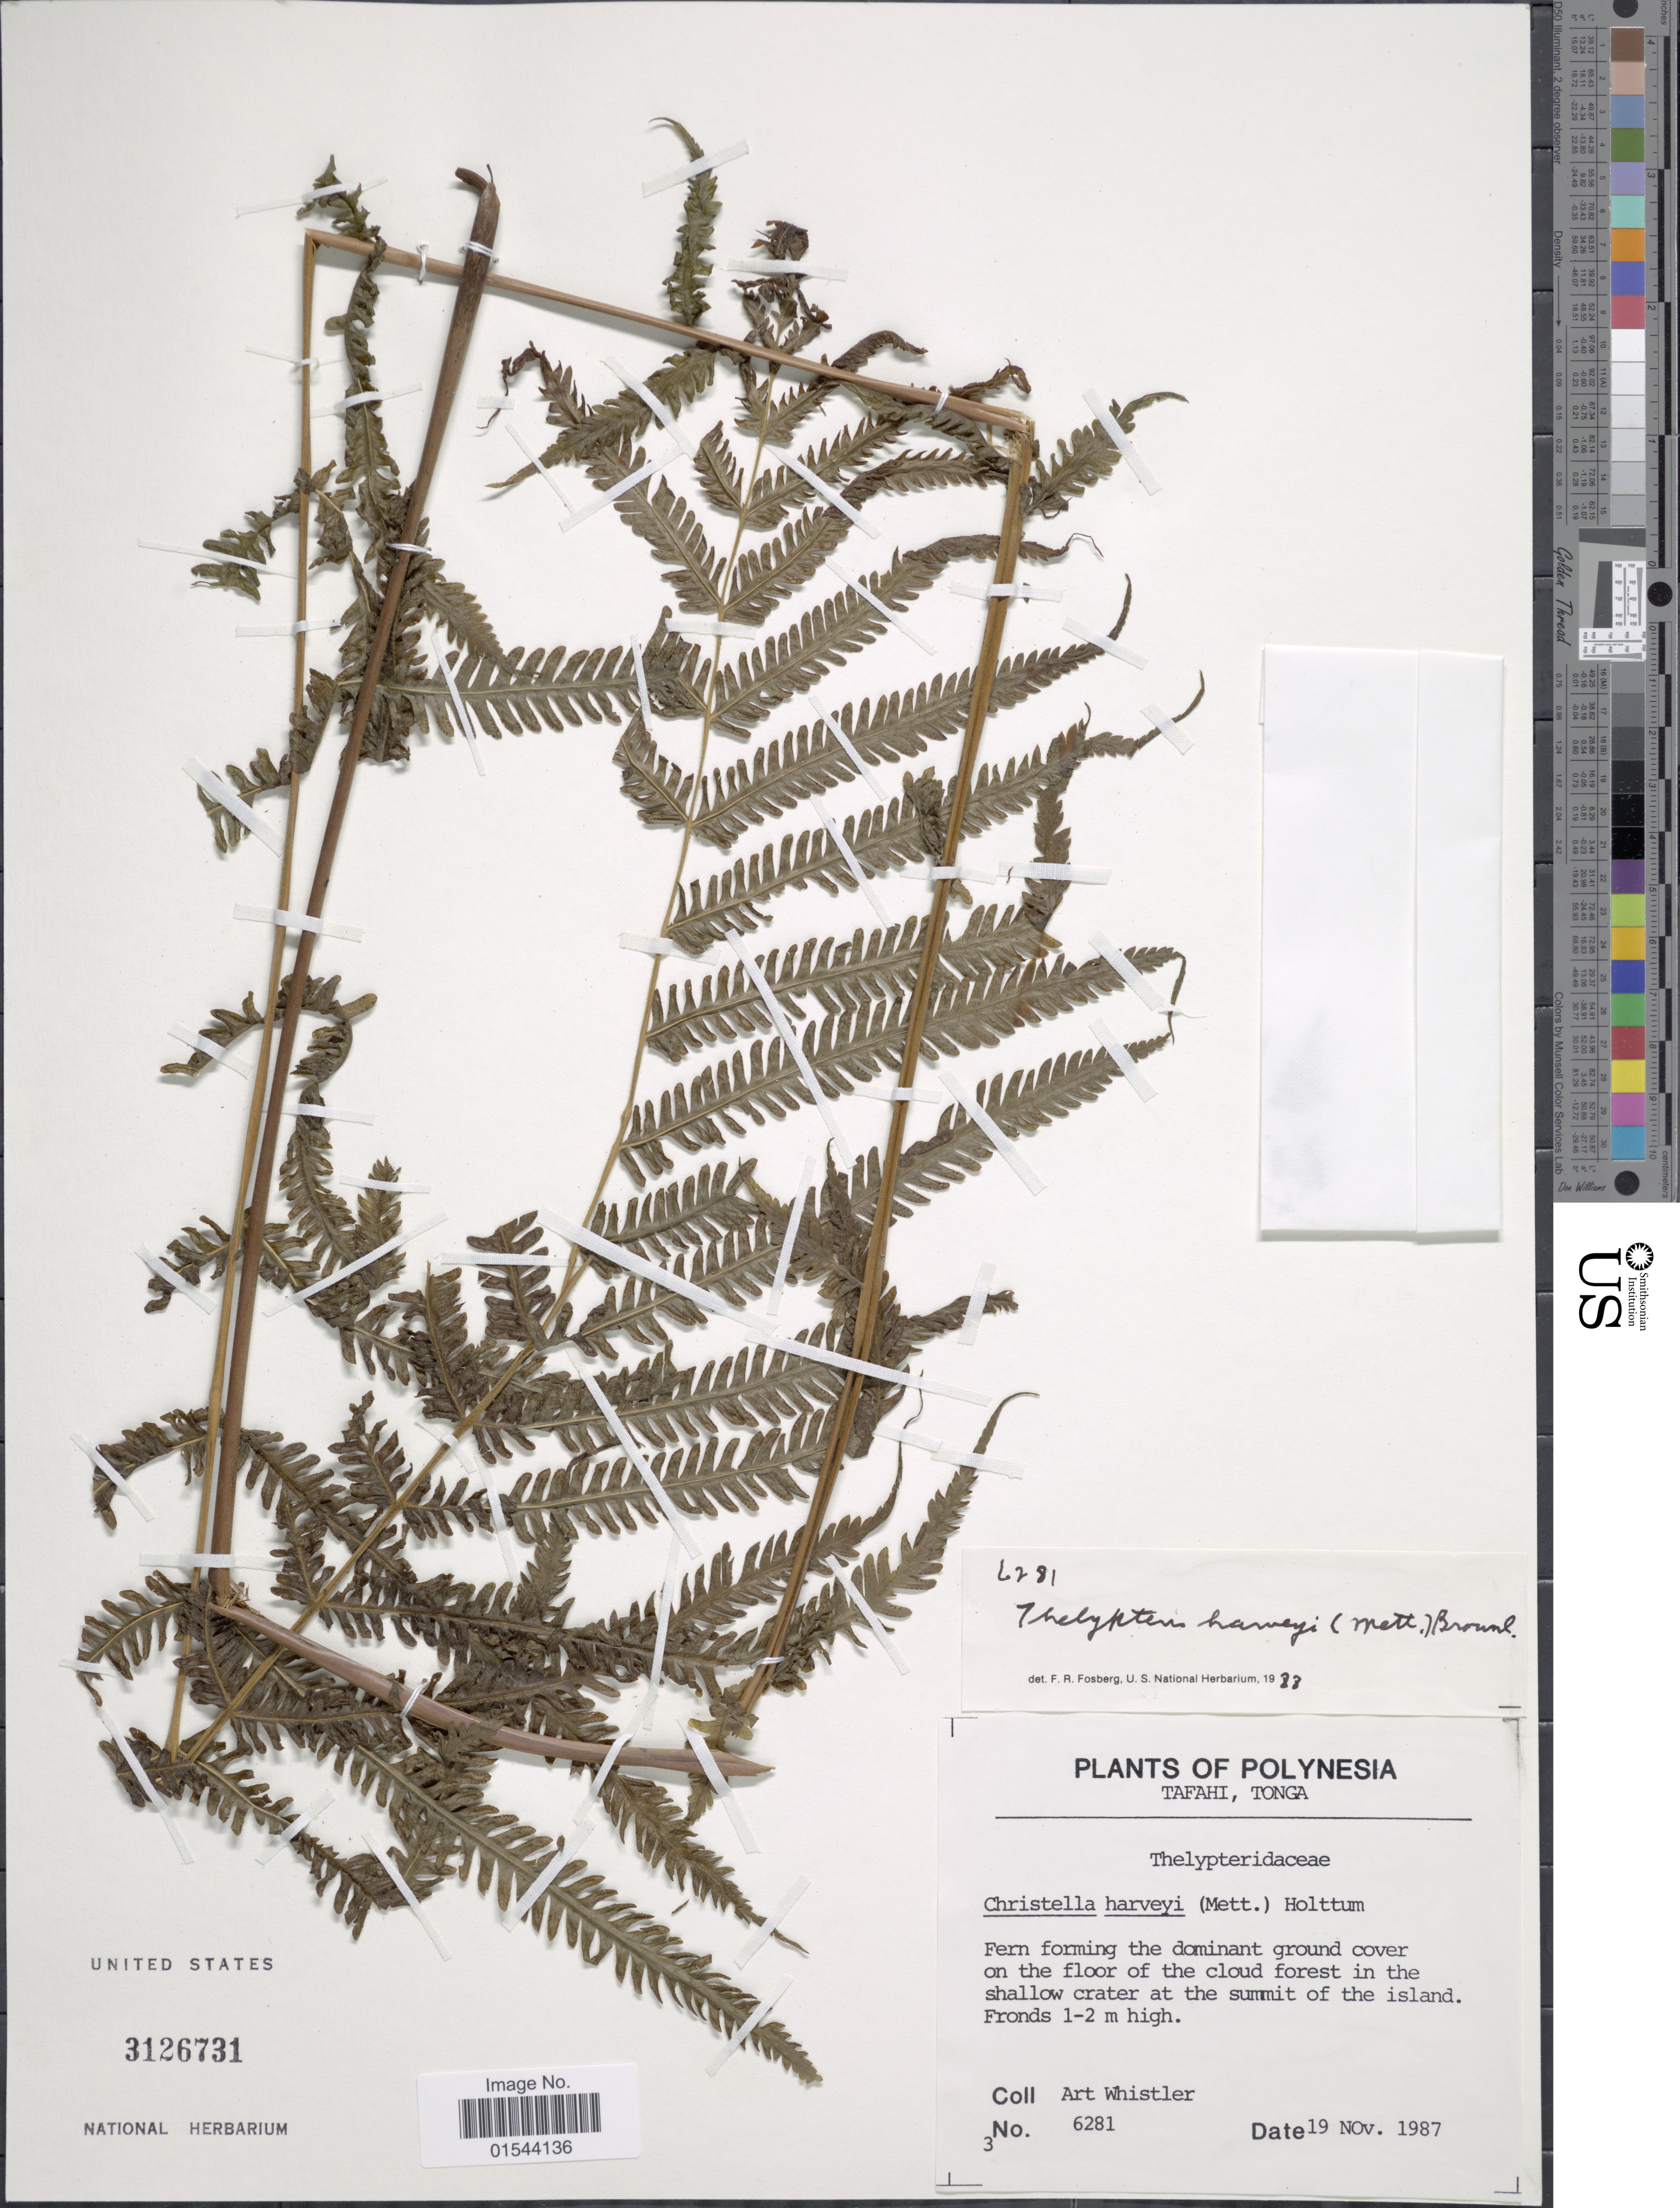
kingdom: Plantae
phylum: Tracheophyta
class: Polypodiopsida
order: Polypodiales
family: Thelypteridaceae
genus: Christella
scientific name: Christella harveyi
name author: (Mett.) Holttum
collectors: A. Whistler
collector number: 6281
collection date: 1987-11-19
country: Tonga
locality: Polynesia, Tafahi, in the shallow crater at the summit of the island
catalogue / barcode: US 3126731